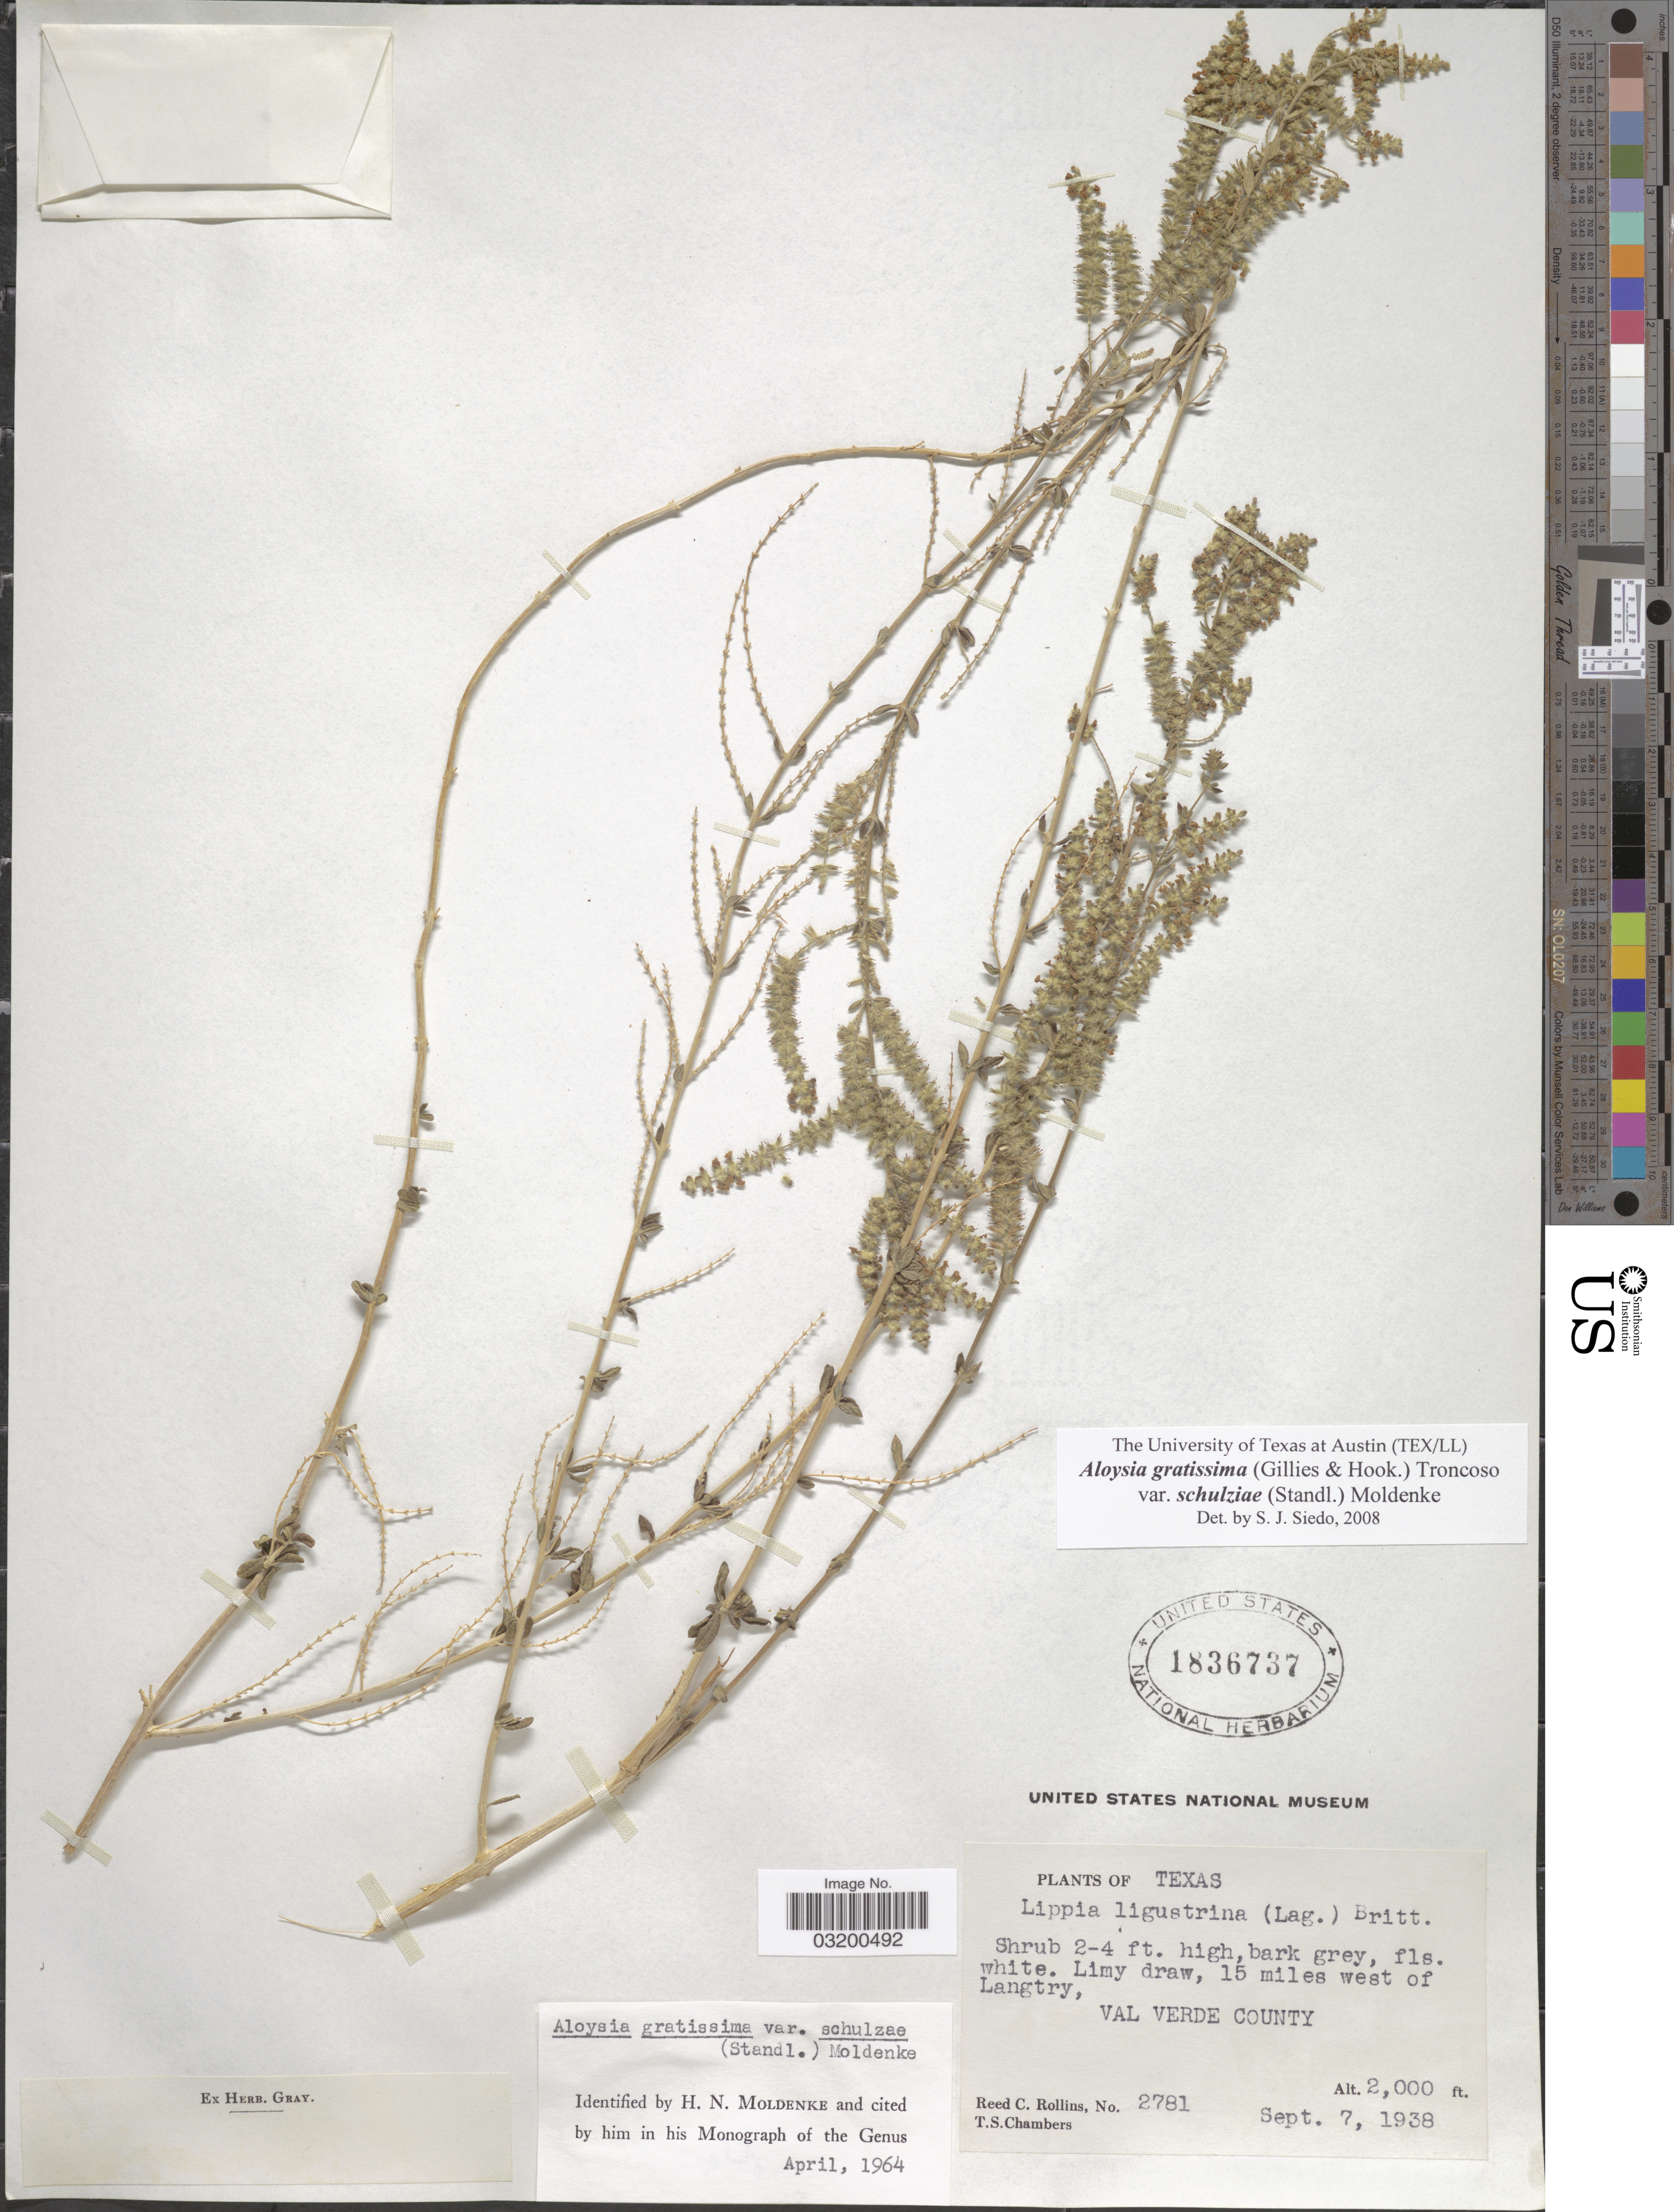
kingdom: Plantae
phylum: Tracheophyta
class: Magnoliopsida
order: Lamiales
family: Verbenaceae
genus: Aloysia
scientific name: Aloysia gratissima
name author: (Gillies & Hook.) Tronc.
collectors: R. C. Rollins & T. Chambers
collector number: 2781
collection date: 1938-09-07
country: United States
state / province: Texas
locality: Limy draw, 15 miles west of Langtry. Val Verde County.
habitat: limy draw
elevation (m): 610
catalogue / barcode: US 1836737